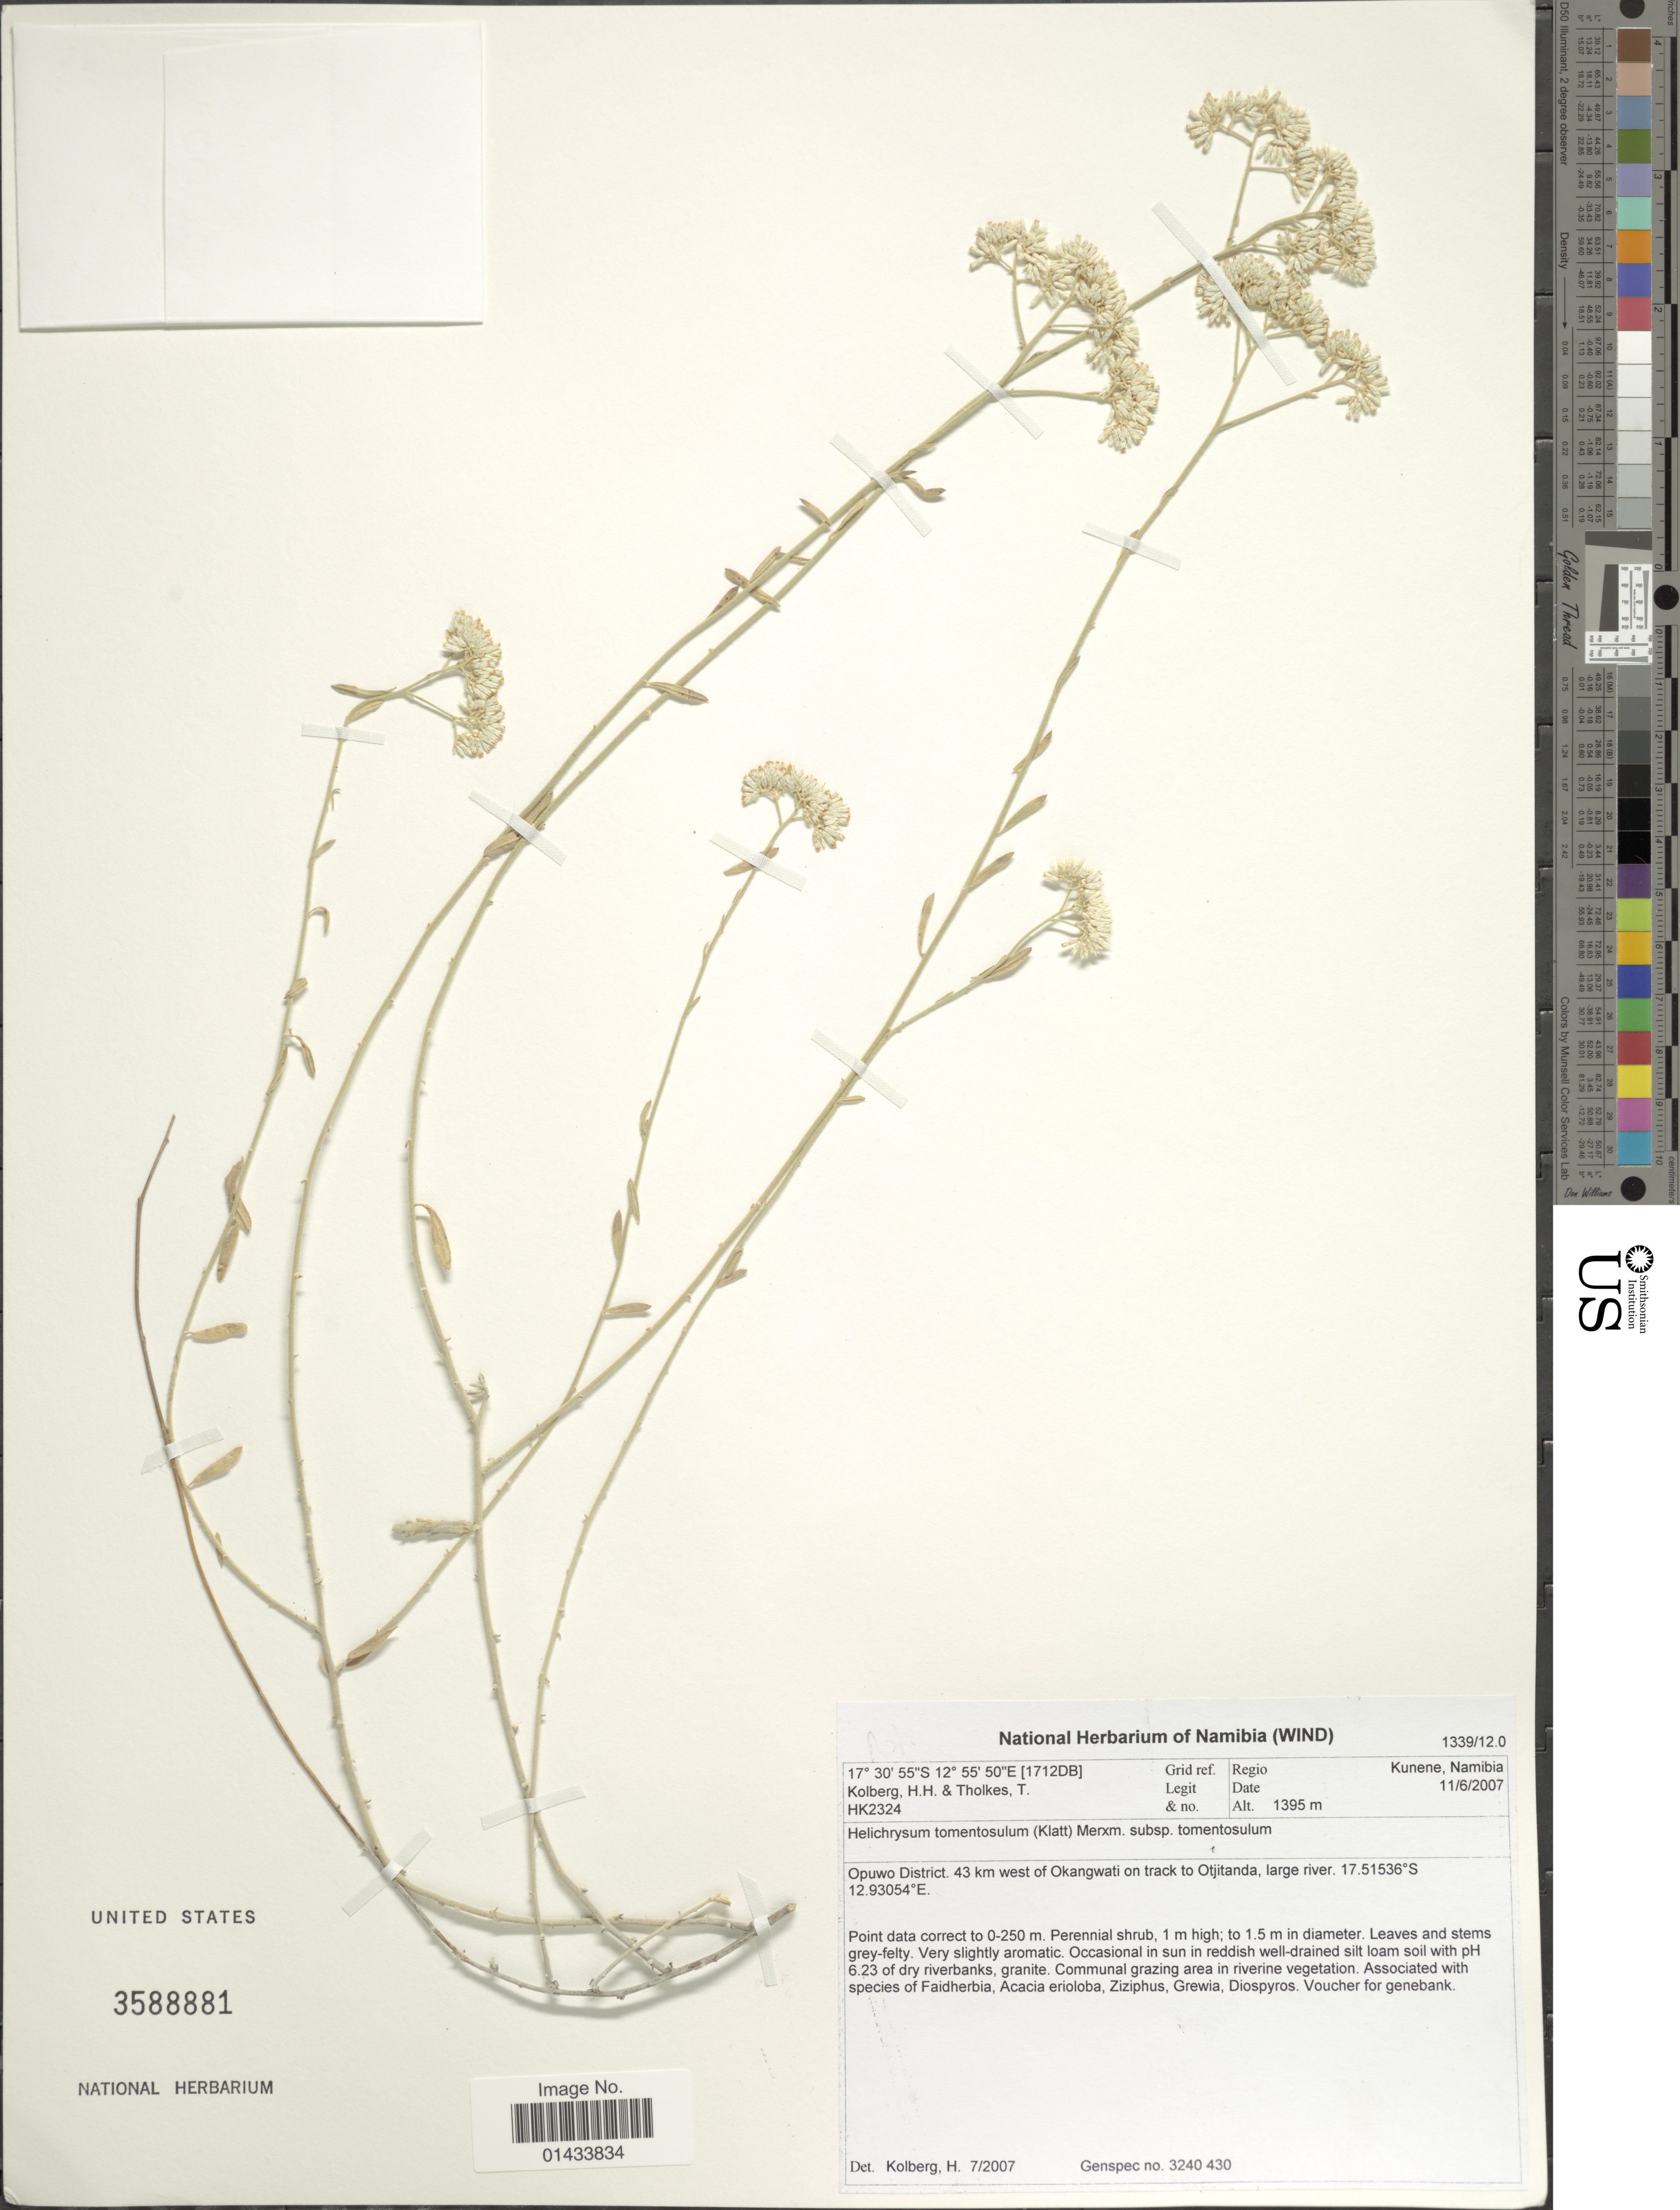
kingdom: Plantae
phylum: Tracheophyta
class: Magnoliopsida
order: Asterales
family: Asteraceae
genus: Helichrysum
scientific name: Helichrysum tomentosulum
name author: (Klatt) Merxm.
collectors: H. H. Kolberg & T. Tholkes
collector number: HK2324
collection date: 2007-06-11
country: Namibia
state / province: Kunene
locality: Regio Kunene, Namibia, Grid ref. [1712DB], Opuwo District, 43 km west of Okanhwati on track to Otjitanda, large river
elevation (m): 1395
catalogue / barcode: US 3588881